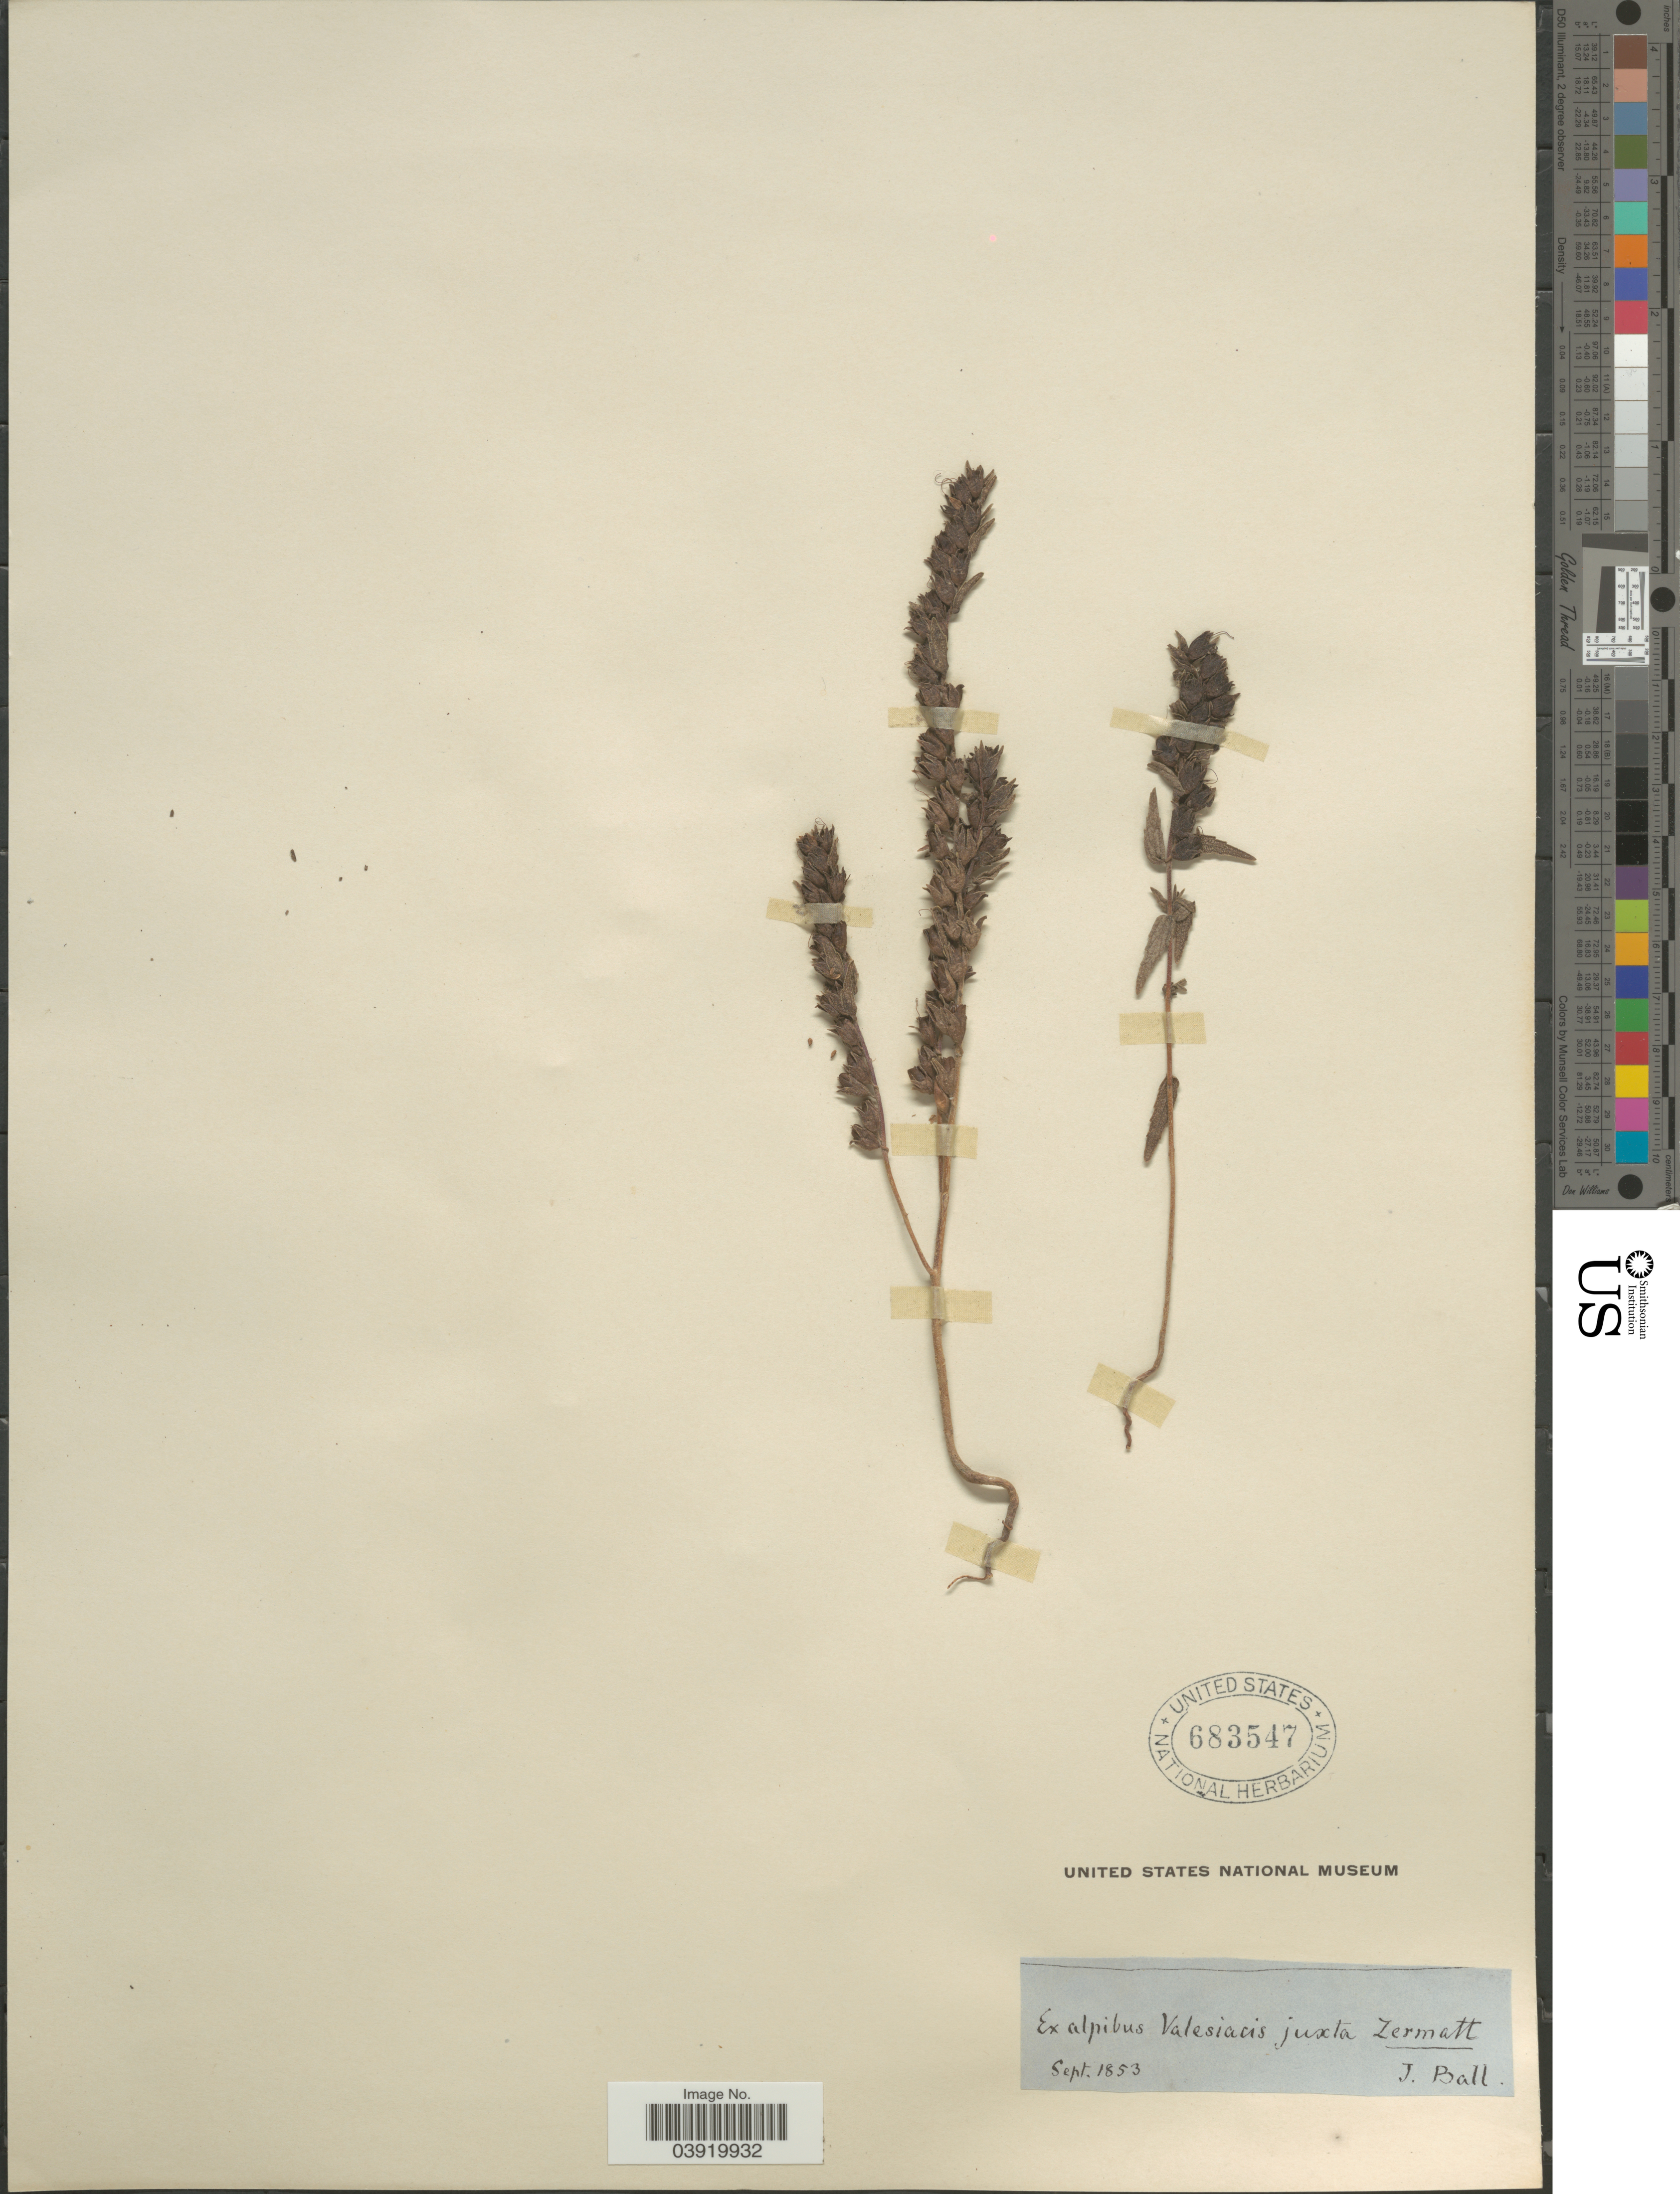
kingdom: Plantae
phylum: Tracheophyta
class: Magnoliopsida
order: Lamiales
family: Orobanchaceae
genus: Odontites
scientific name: Odontites sp.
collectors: J. Ball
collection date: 1953-09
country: Switzerland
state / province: Valais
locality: Ex alpibus Valesiacis juxta Zermatt.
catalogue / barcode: US 683547